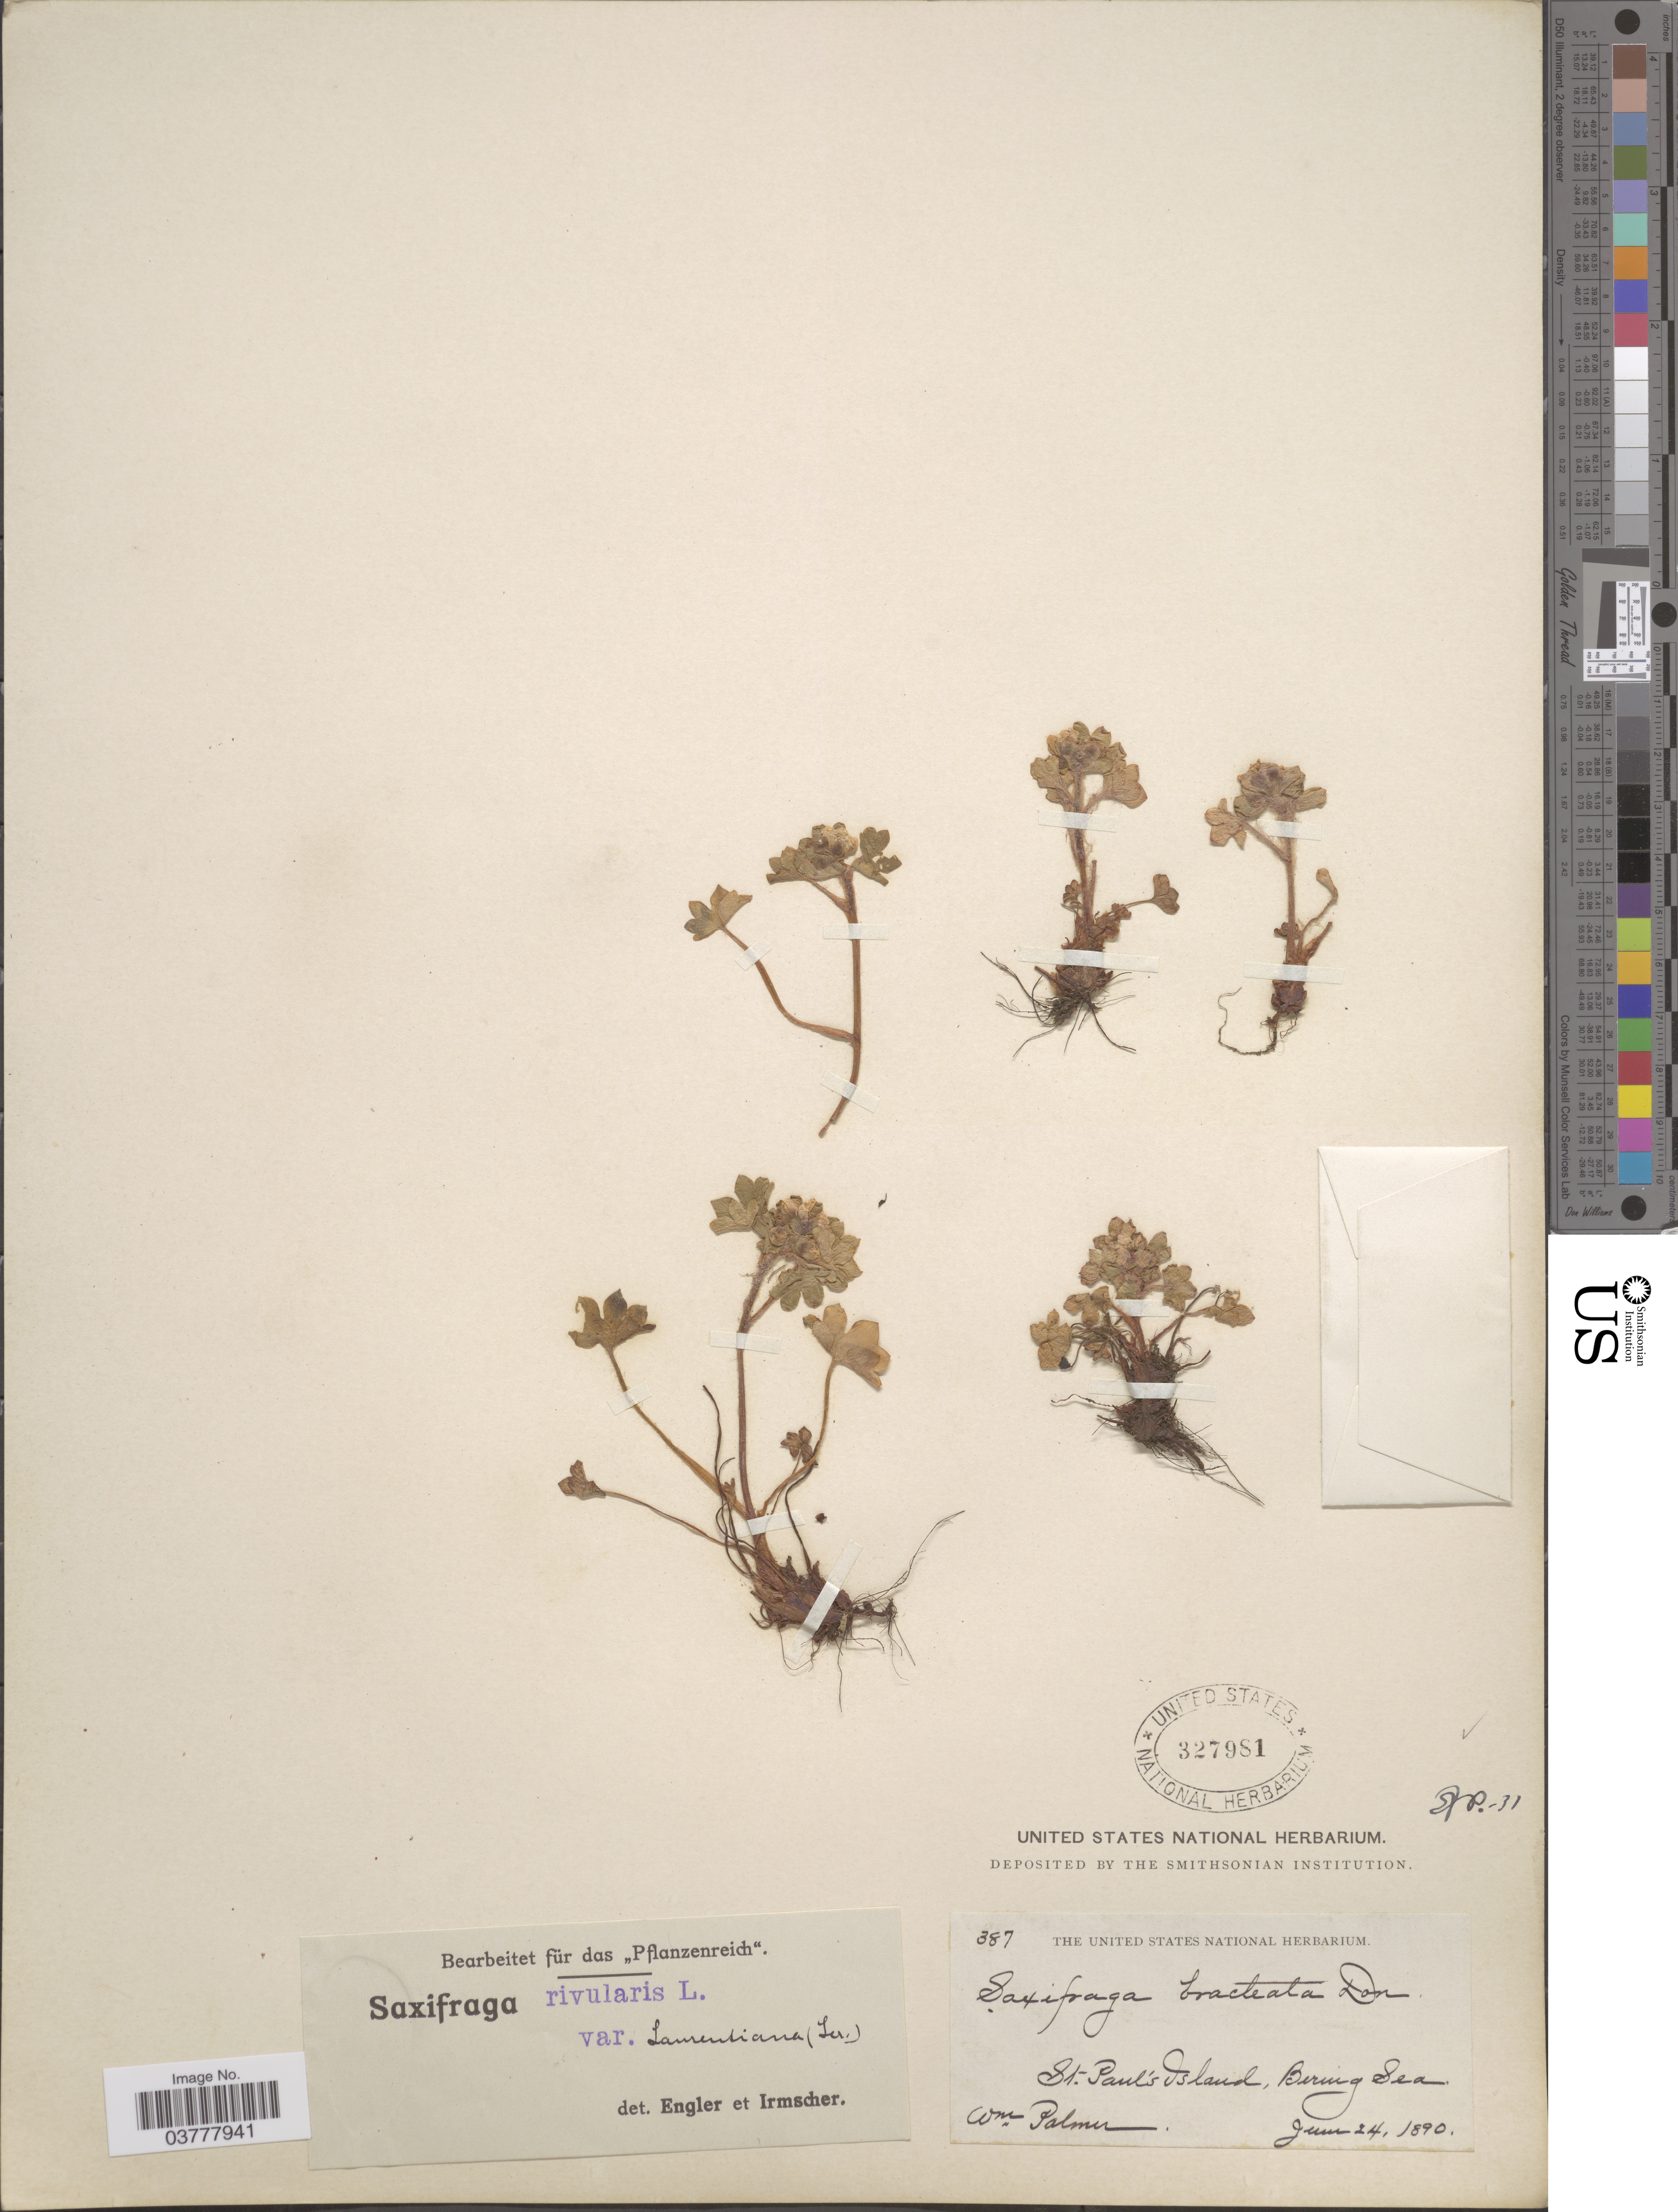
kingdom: Plantae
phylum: Tracheophyta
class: Magnoliopsida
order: Saxifragales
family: Saxifragaceae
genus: Saxifraga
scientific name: Saxifraga bracteata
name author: D. Don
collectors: W. Palmer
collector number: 387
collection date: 1890-06-24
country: United States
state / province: Alaska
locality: St. Paul's Island, Bering Sea.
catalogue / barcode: US 327981